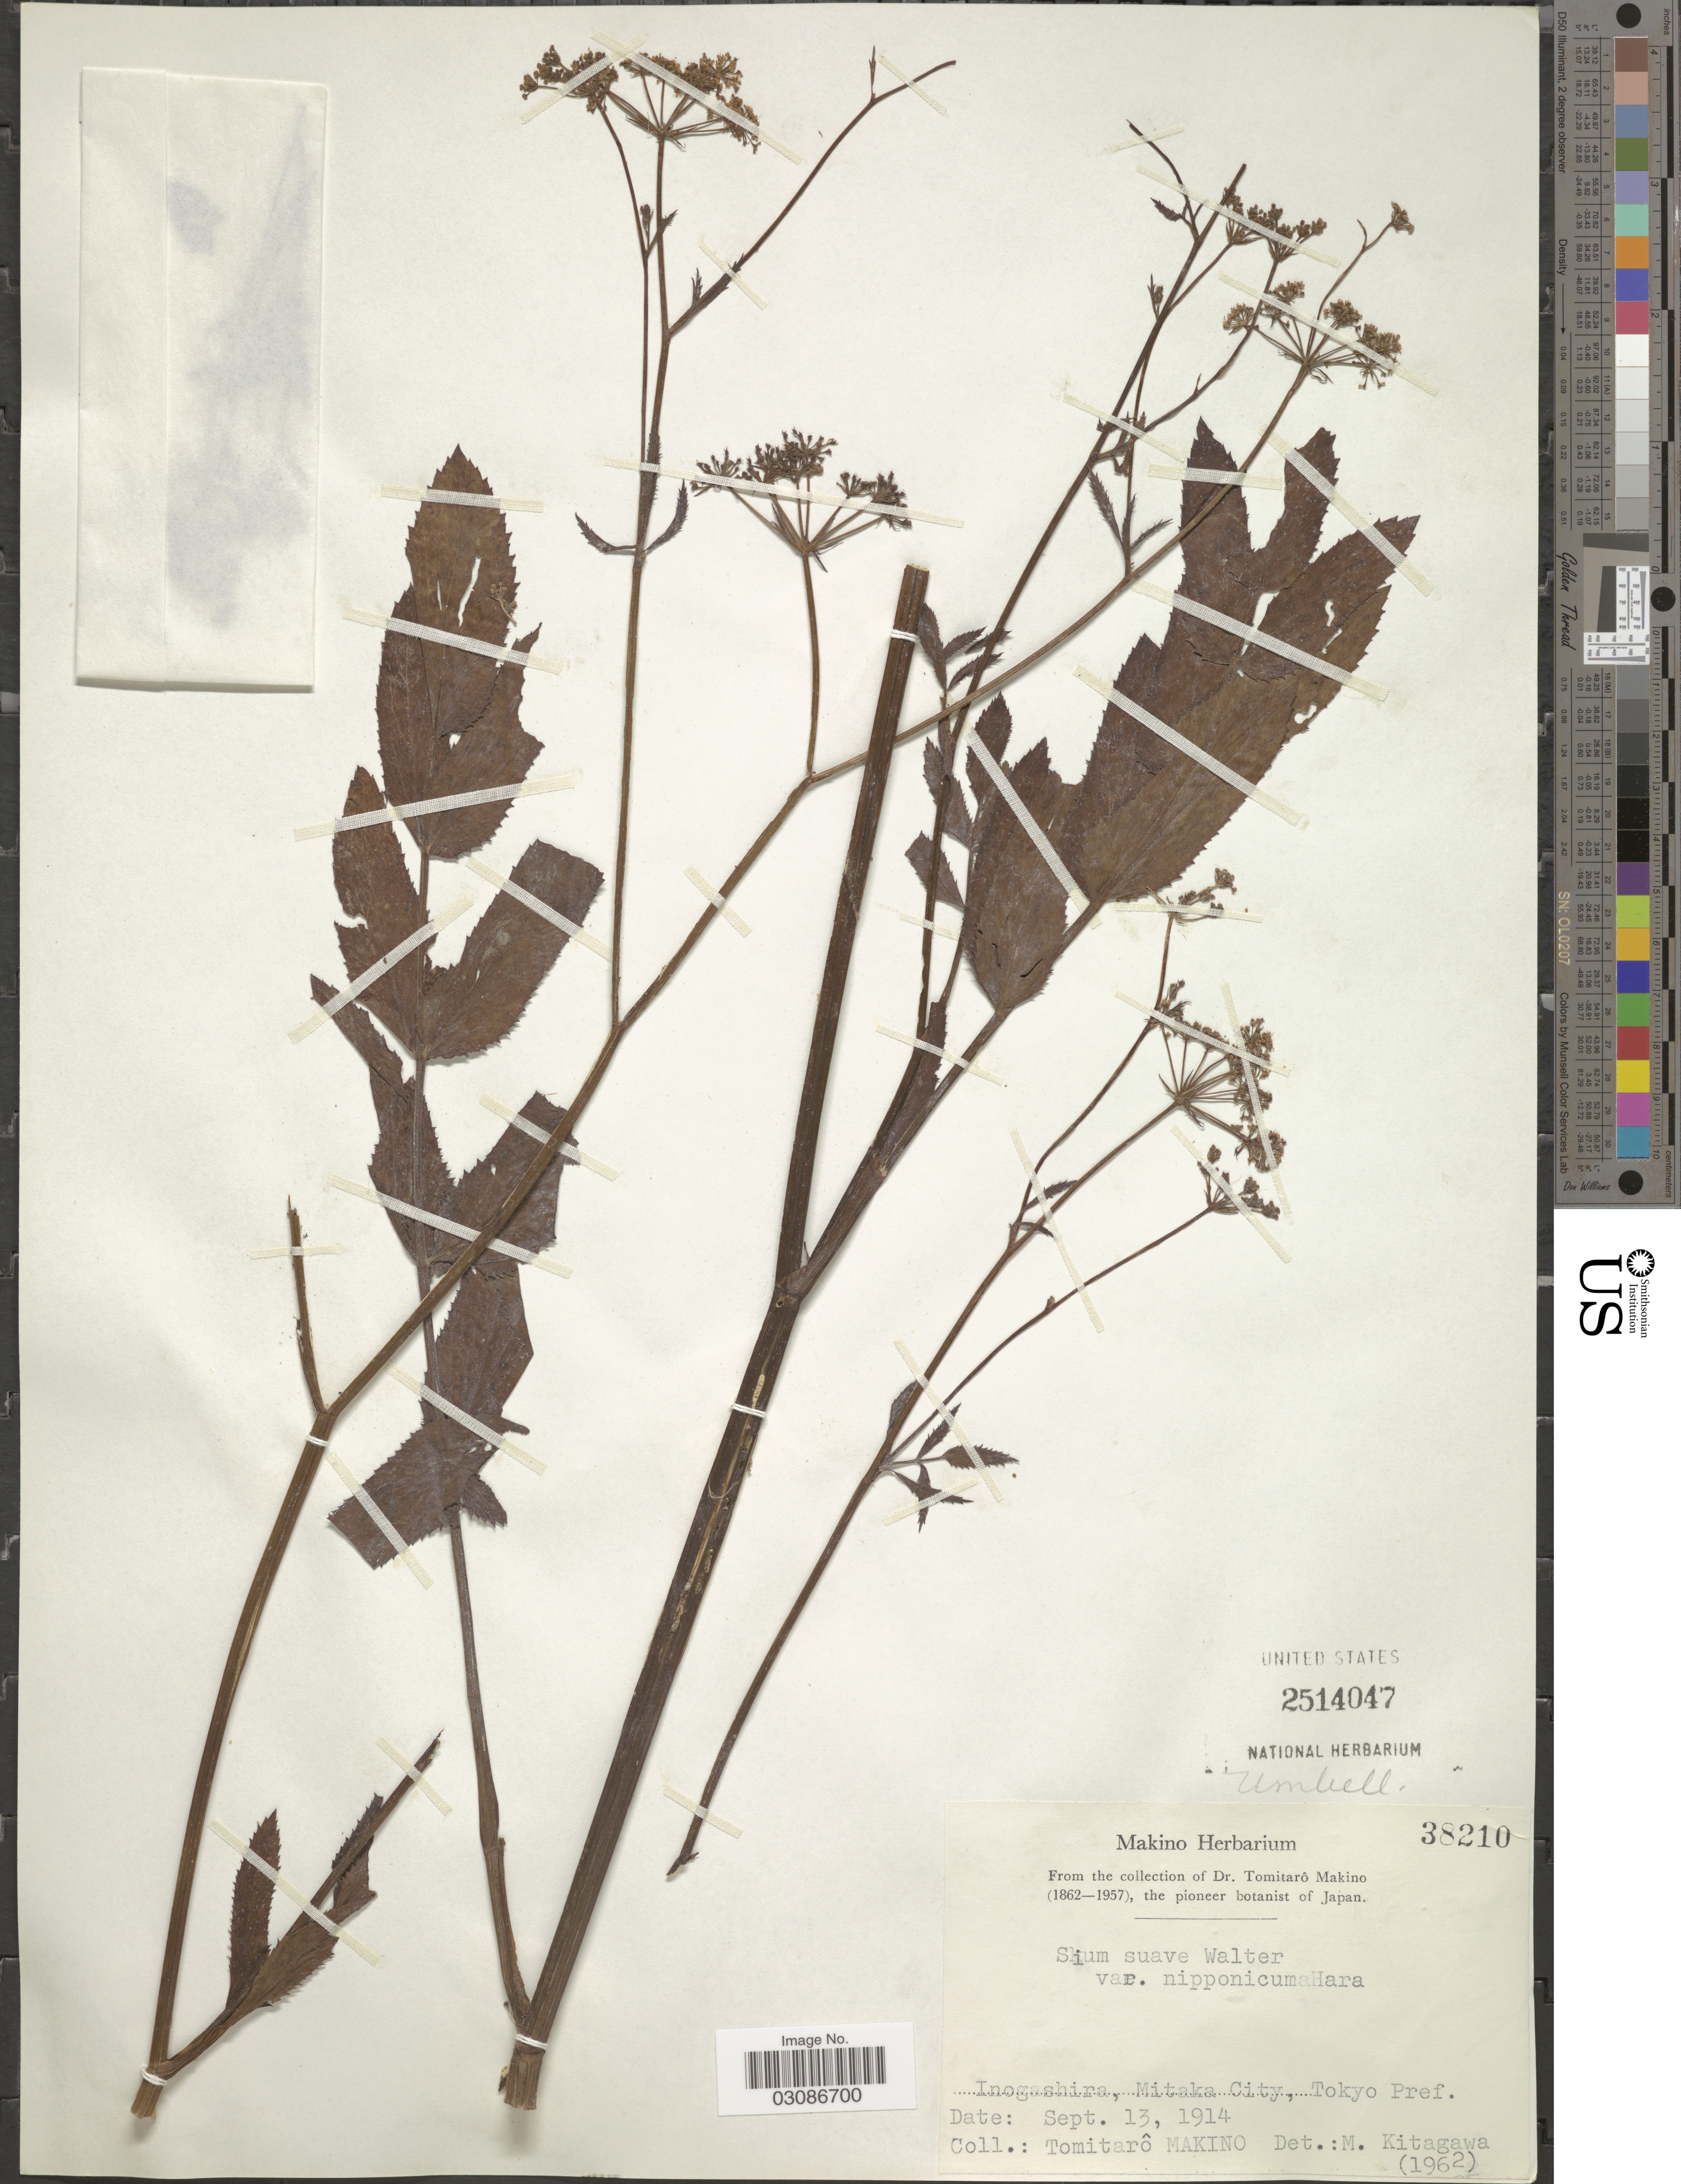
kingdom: Plantae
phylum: Tracheophyta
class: Magnoliopsida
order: Apiales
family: Apiaceae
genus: Sium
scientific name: Sium suave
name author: Walter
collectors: T. Makino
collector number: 38210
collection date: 1914-09-13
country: Japan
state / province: Tokyo, Federal City of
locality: Inogashira, Mitaka City, Tokyo Pref.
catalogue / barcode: US 2514047